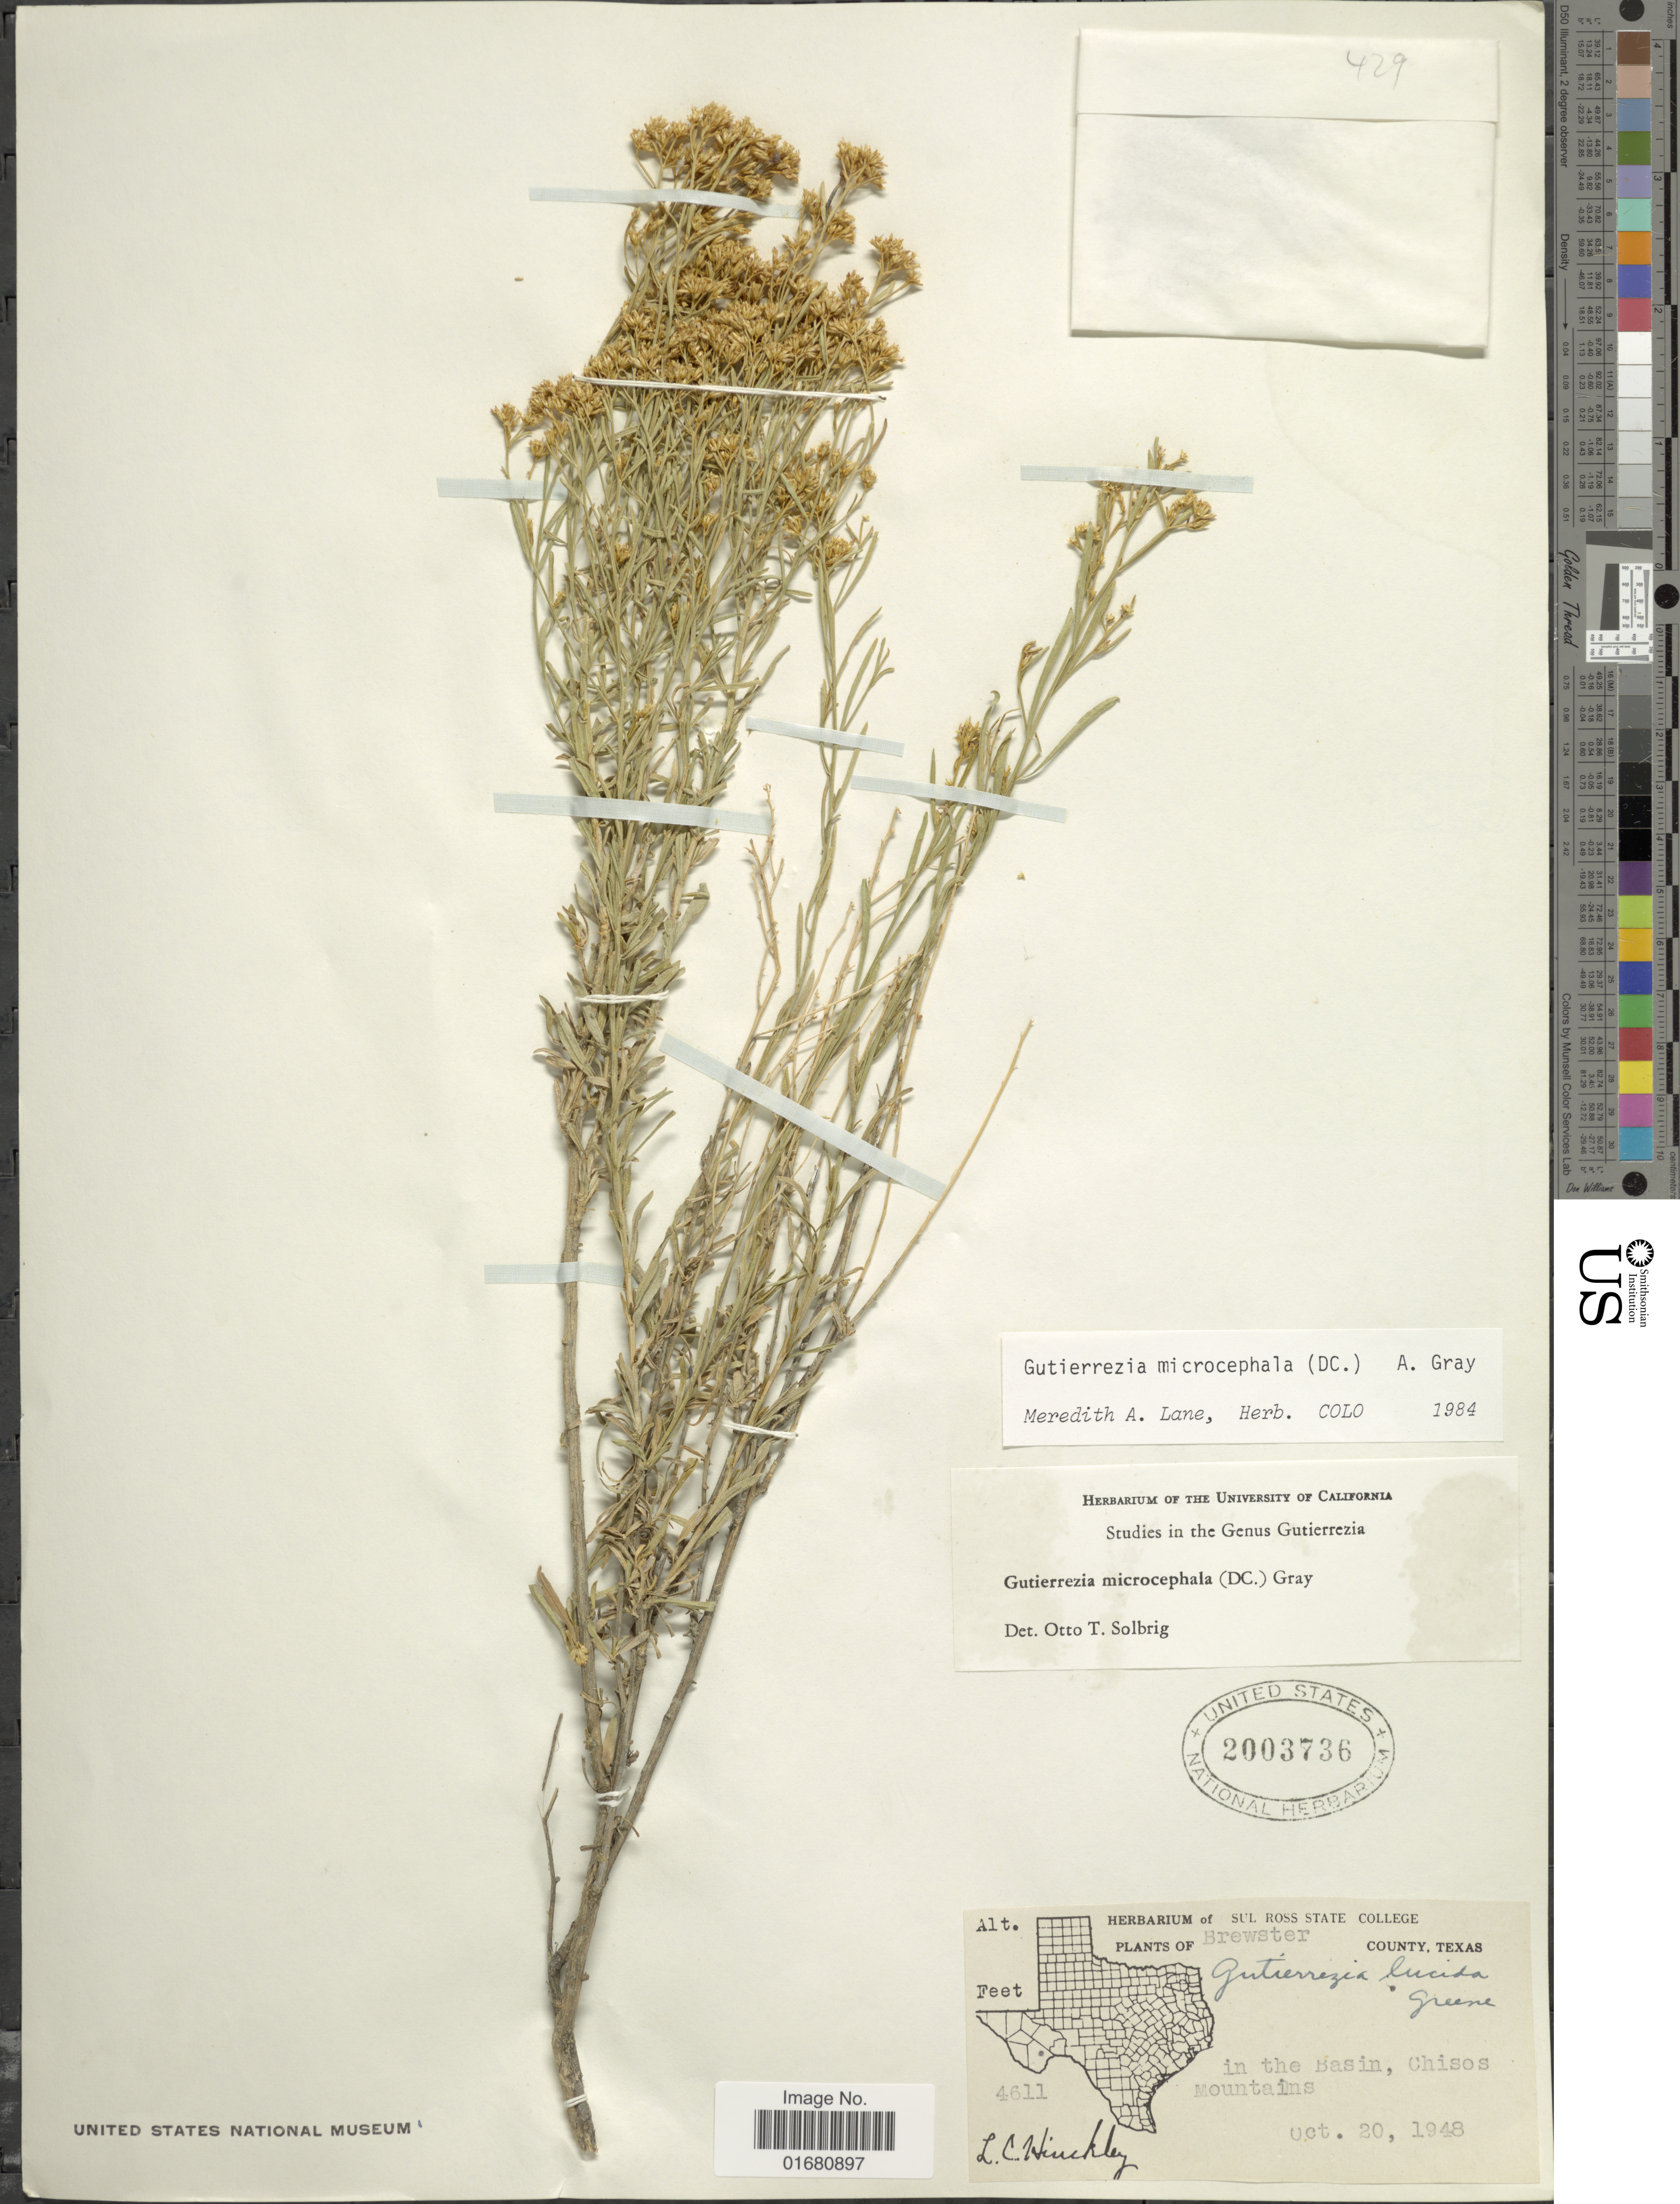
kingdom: Plantae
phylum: Tracheophyta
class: Magnoliopsida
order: Asterales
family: Asteraceae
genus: Gutierrezia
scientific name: Gutierrezia microcephala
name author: (DC.) A. Gray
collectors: L. Hinckley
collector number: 4611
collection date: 1948-10-20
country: United States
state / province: Texas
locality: Brewster County, in the Basin, Chisos Mountains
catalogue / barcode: US 2003736